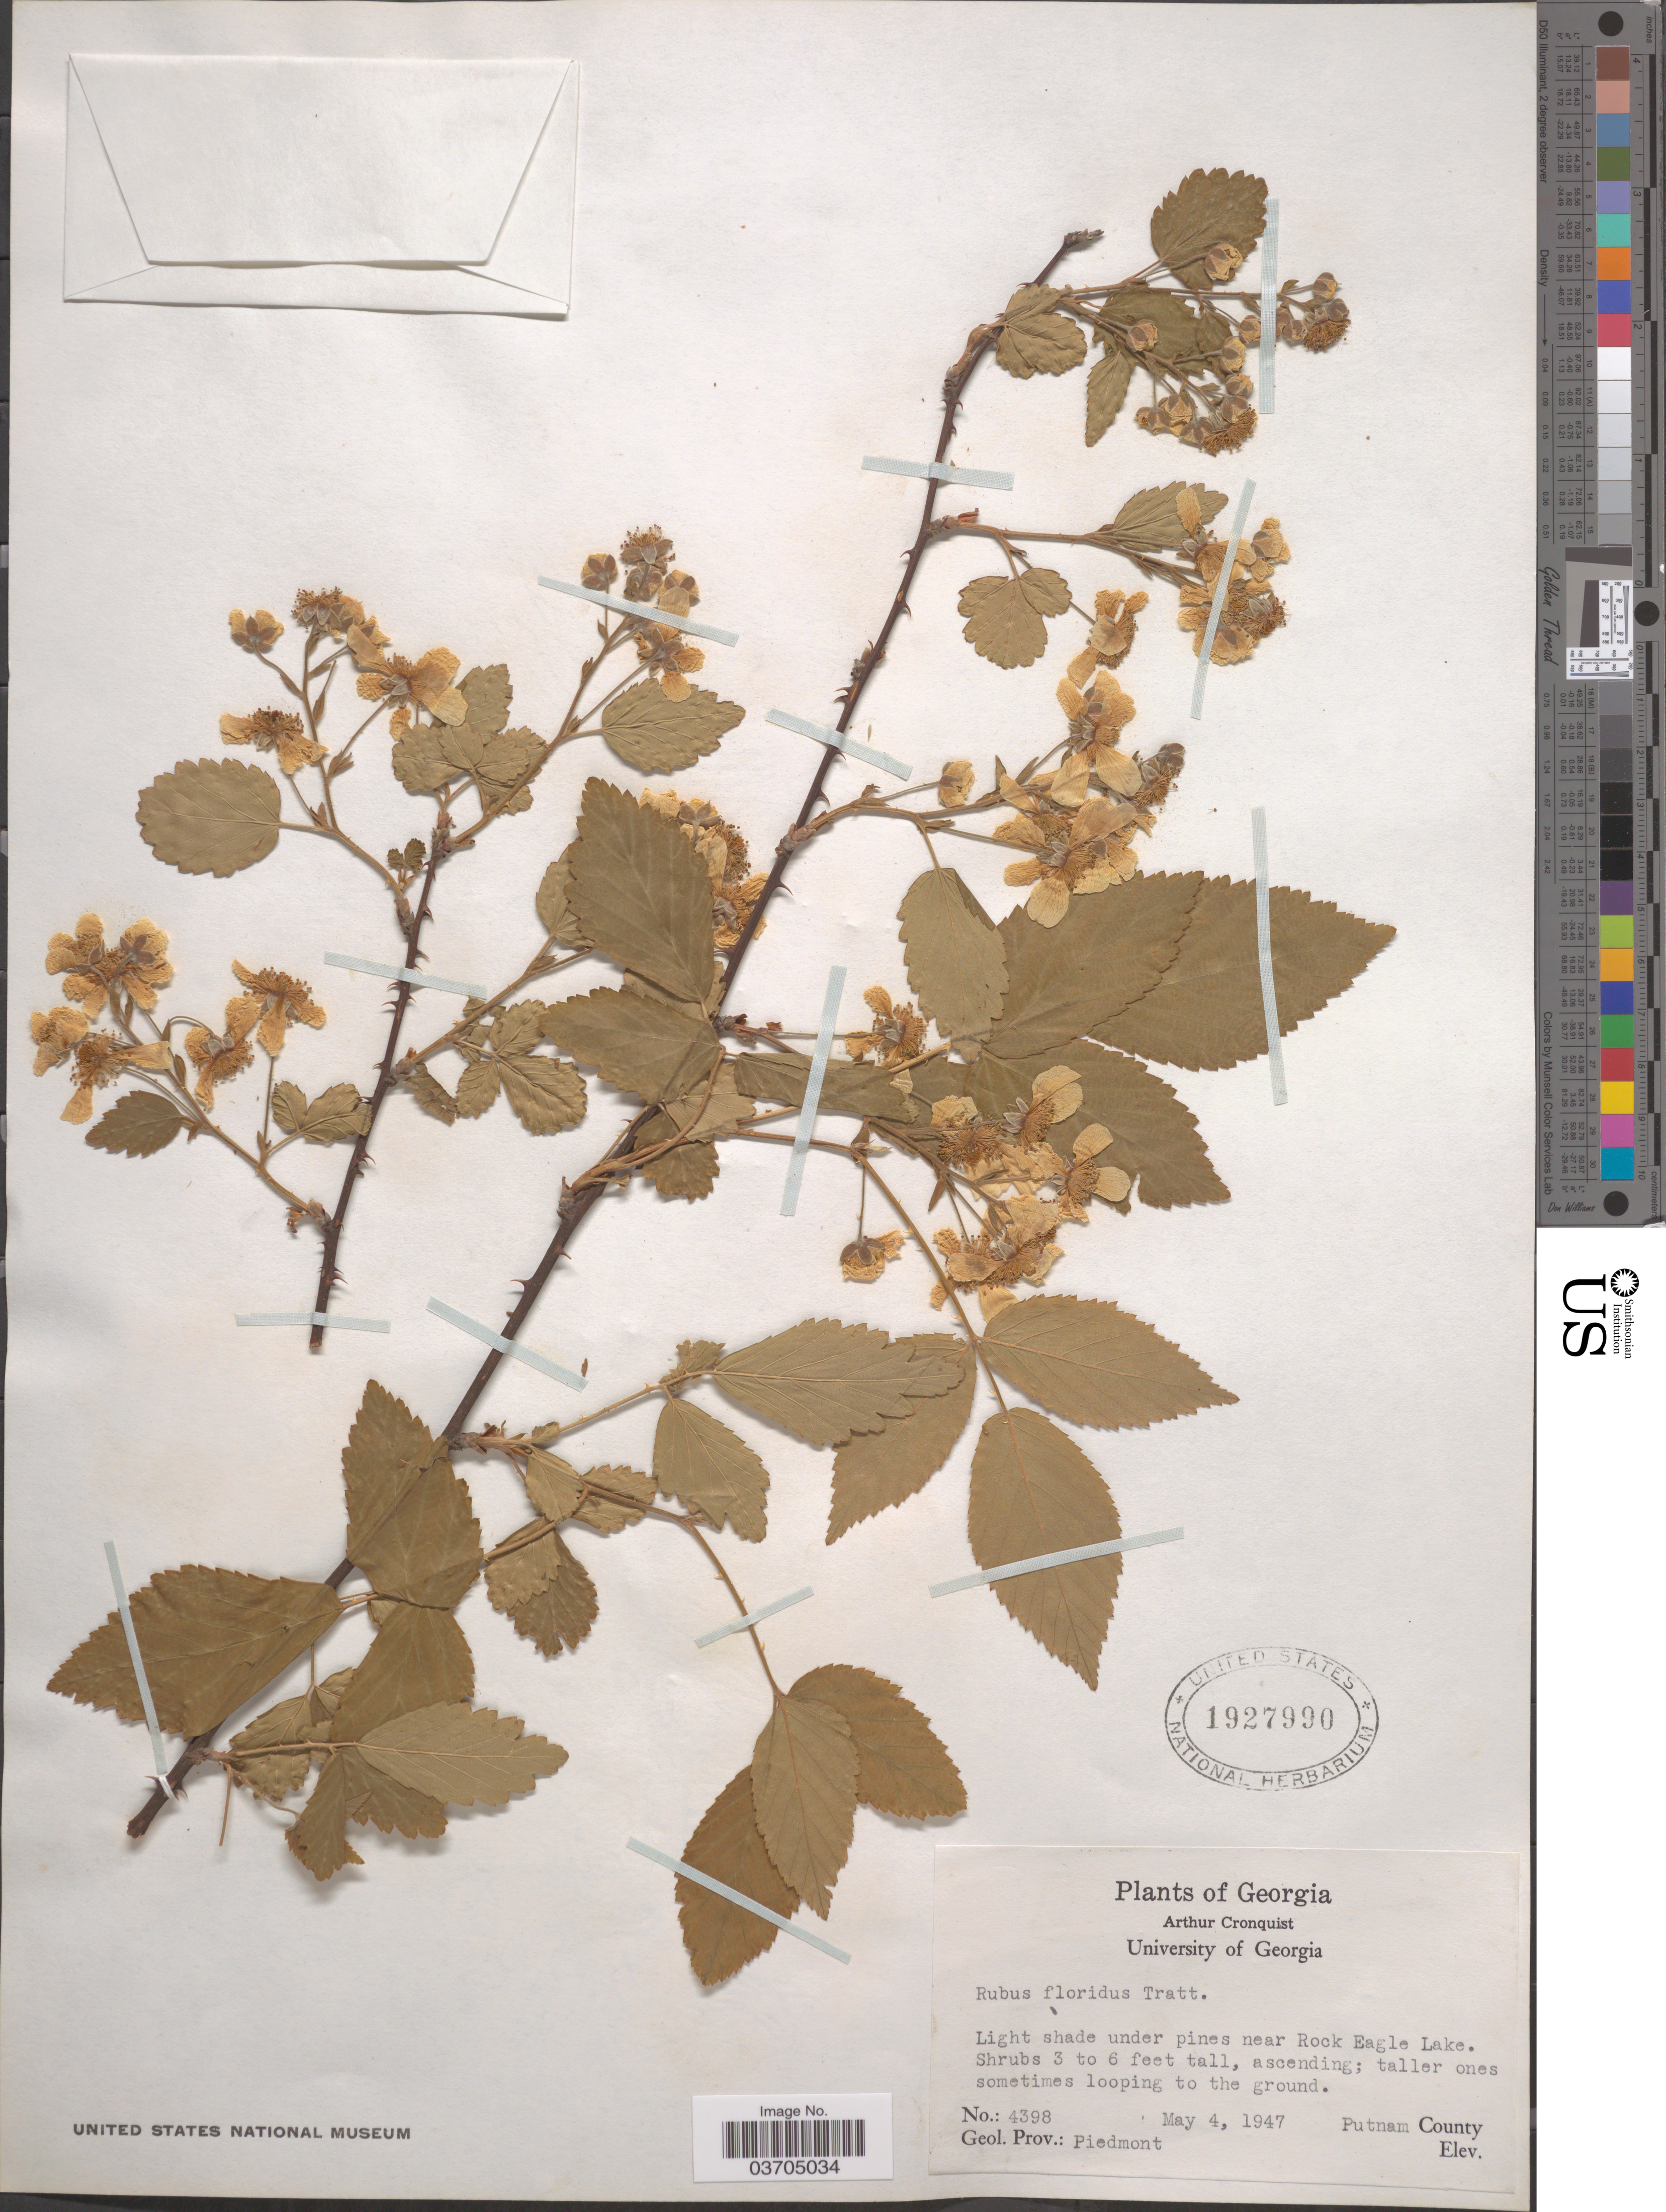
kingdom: Plantae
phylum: Tracheophyta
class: Magnoliopsida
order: Rosales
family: Rosaceae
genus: Rubus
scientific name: Rubus floridus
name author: Tratt.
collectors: A. J. Cronquist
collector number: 4398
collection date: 1947-05-04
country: United States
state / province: Georgia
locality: Light shade under pines near Eagle Lake. Putnam County. Geol. Prov.: Piedmont.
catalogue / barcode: US 1927990